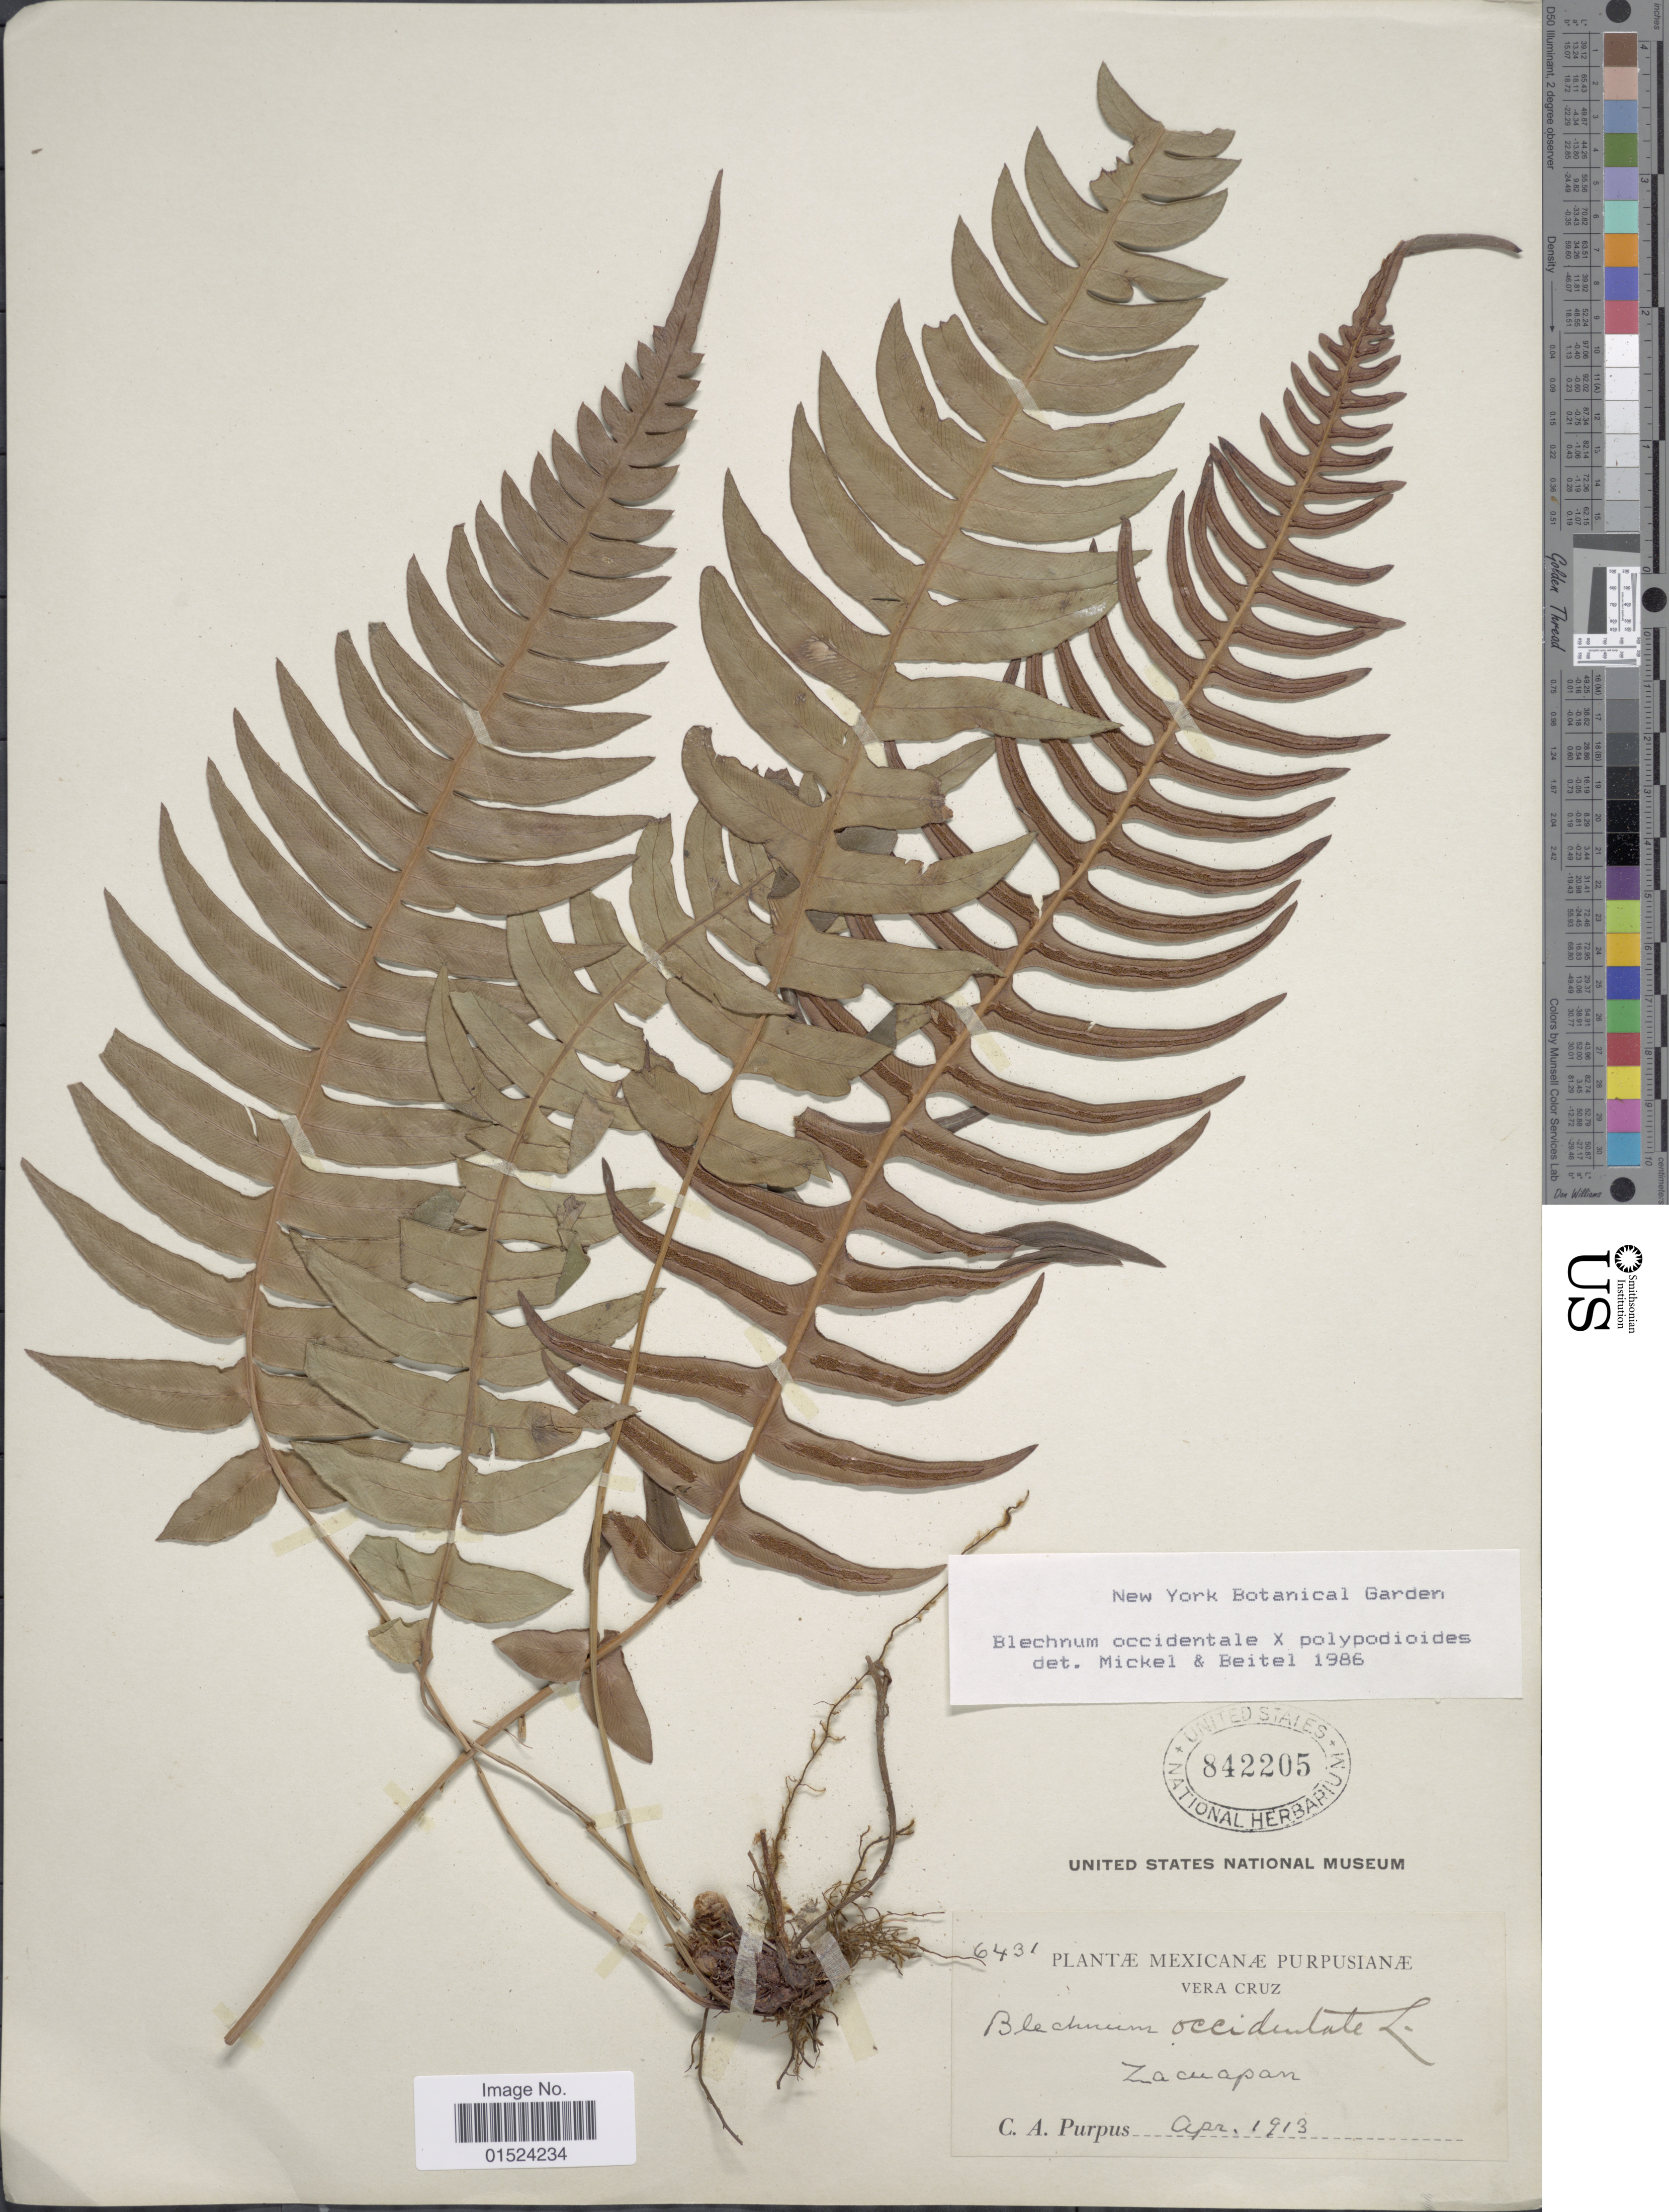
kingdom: Plantae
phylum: Tracheophyta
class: Polypodiopsida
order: Polypodiales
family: Blechnaceae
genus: Blechnum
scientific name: Blechnum occidentale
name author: L.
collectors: C. A. Purpus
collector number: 6431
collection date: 1913-04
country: Mexico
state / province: Veracruz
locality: Vera Cruz, Zacuapan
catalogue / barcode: US 842205